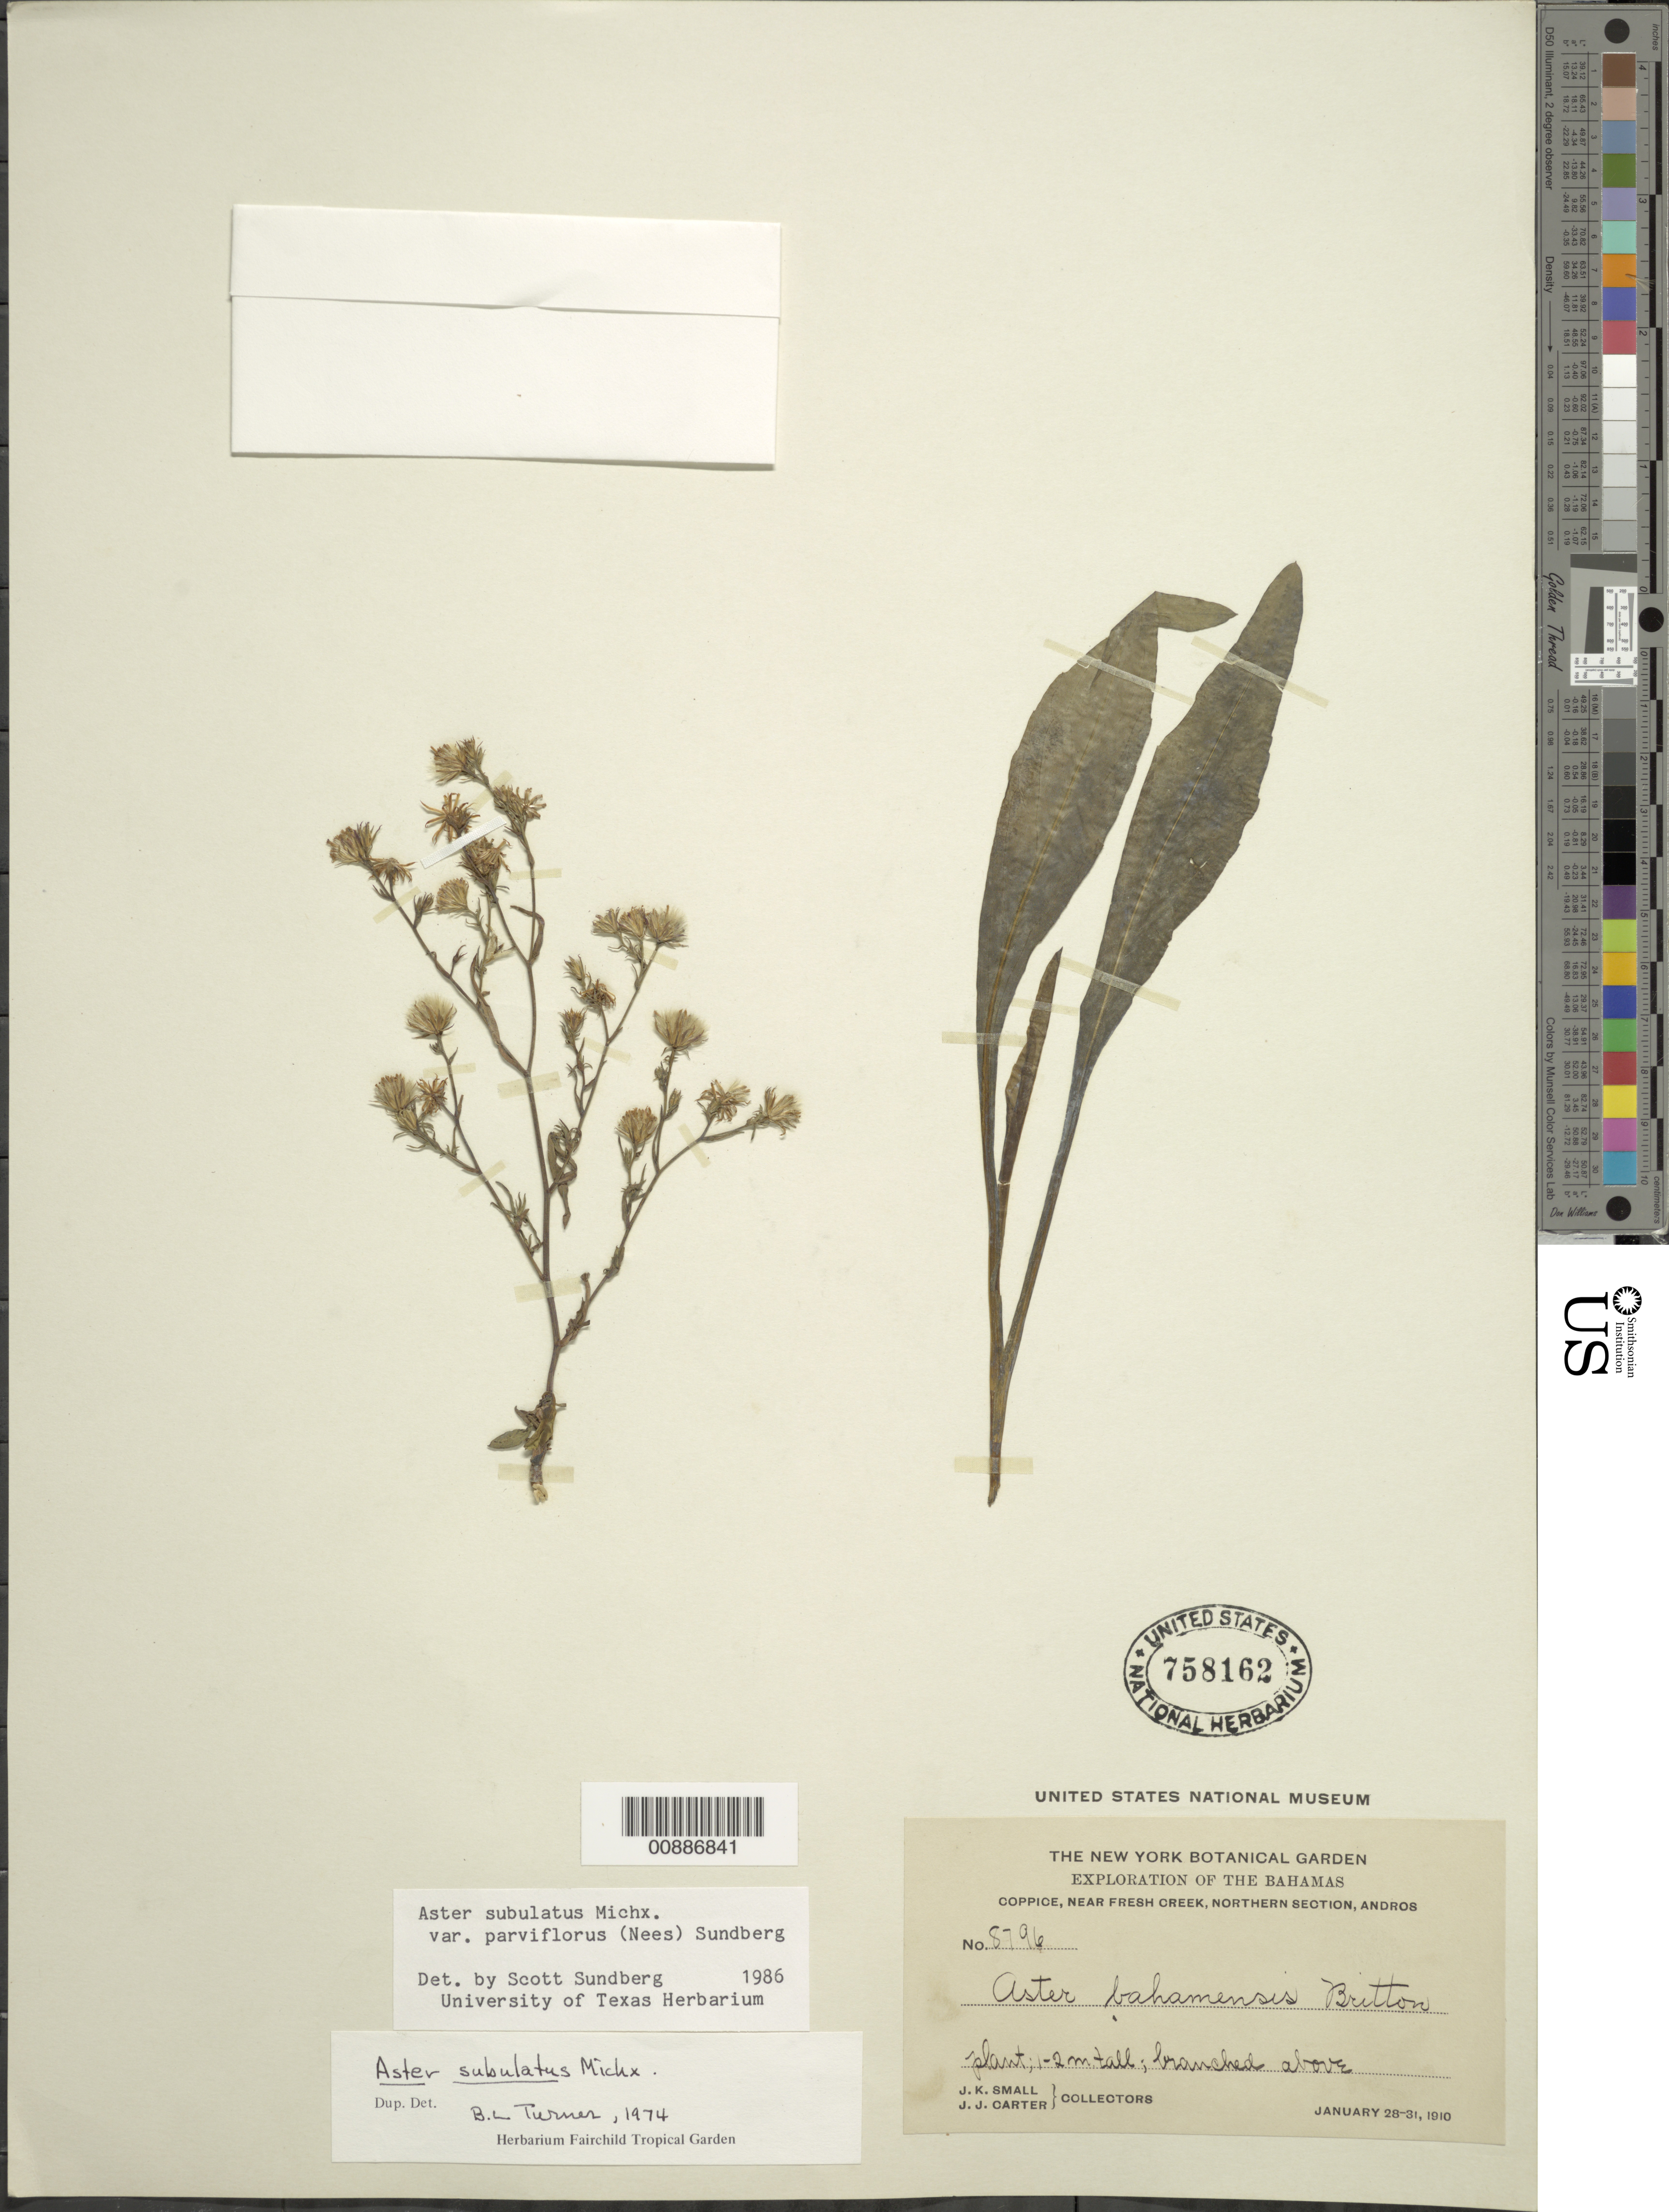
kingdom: Plantae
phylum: Tracheophyta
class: Magnoliopsida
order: Asterales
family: Asteraceae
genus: Symphyotrichum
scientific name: Symphyotrichum subulatum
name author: (Michx.) G.L. Nesom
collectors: J. K. Small & J. J. Carter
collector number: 8796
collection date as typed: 28 Jan 1910 to 31 Jan 1910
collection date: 1910-01-28/1910-01-31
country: Bahamas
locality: Andros, Northern Section; near Fresh Creek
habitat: Coppice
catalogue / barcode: US 758162